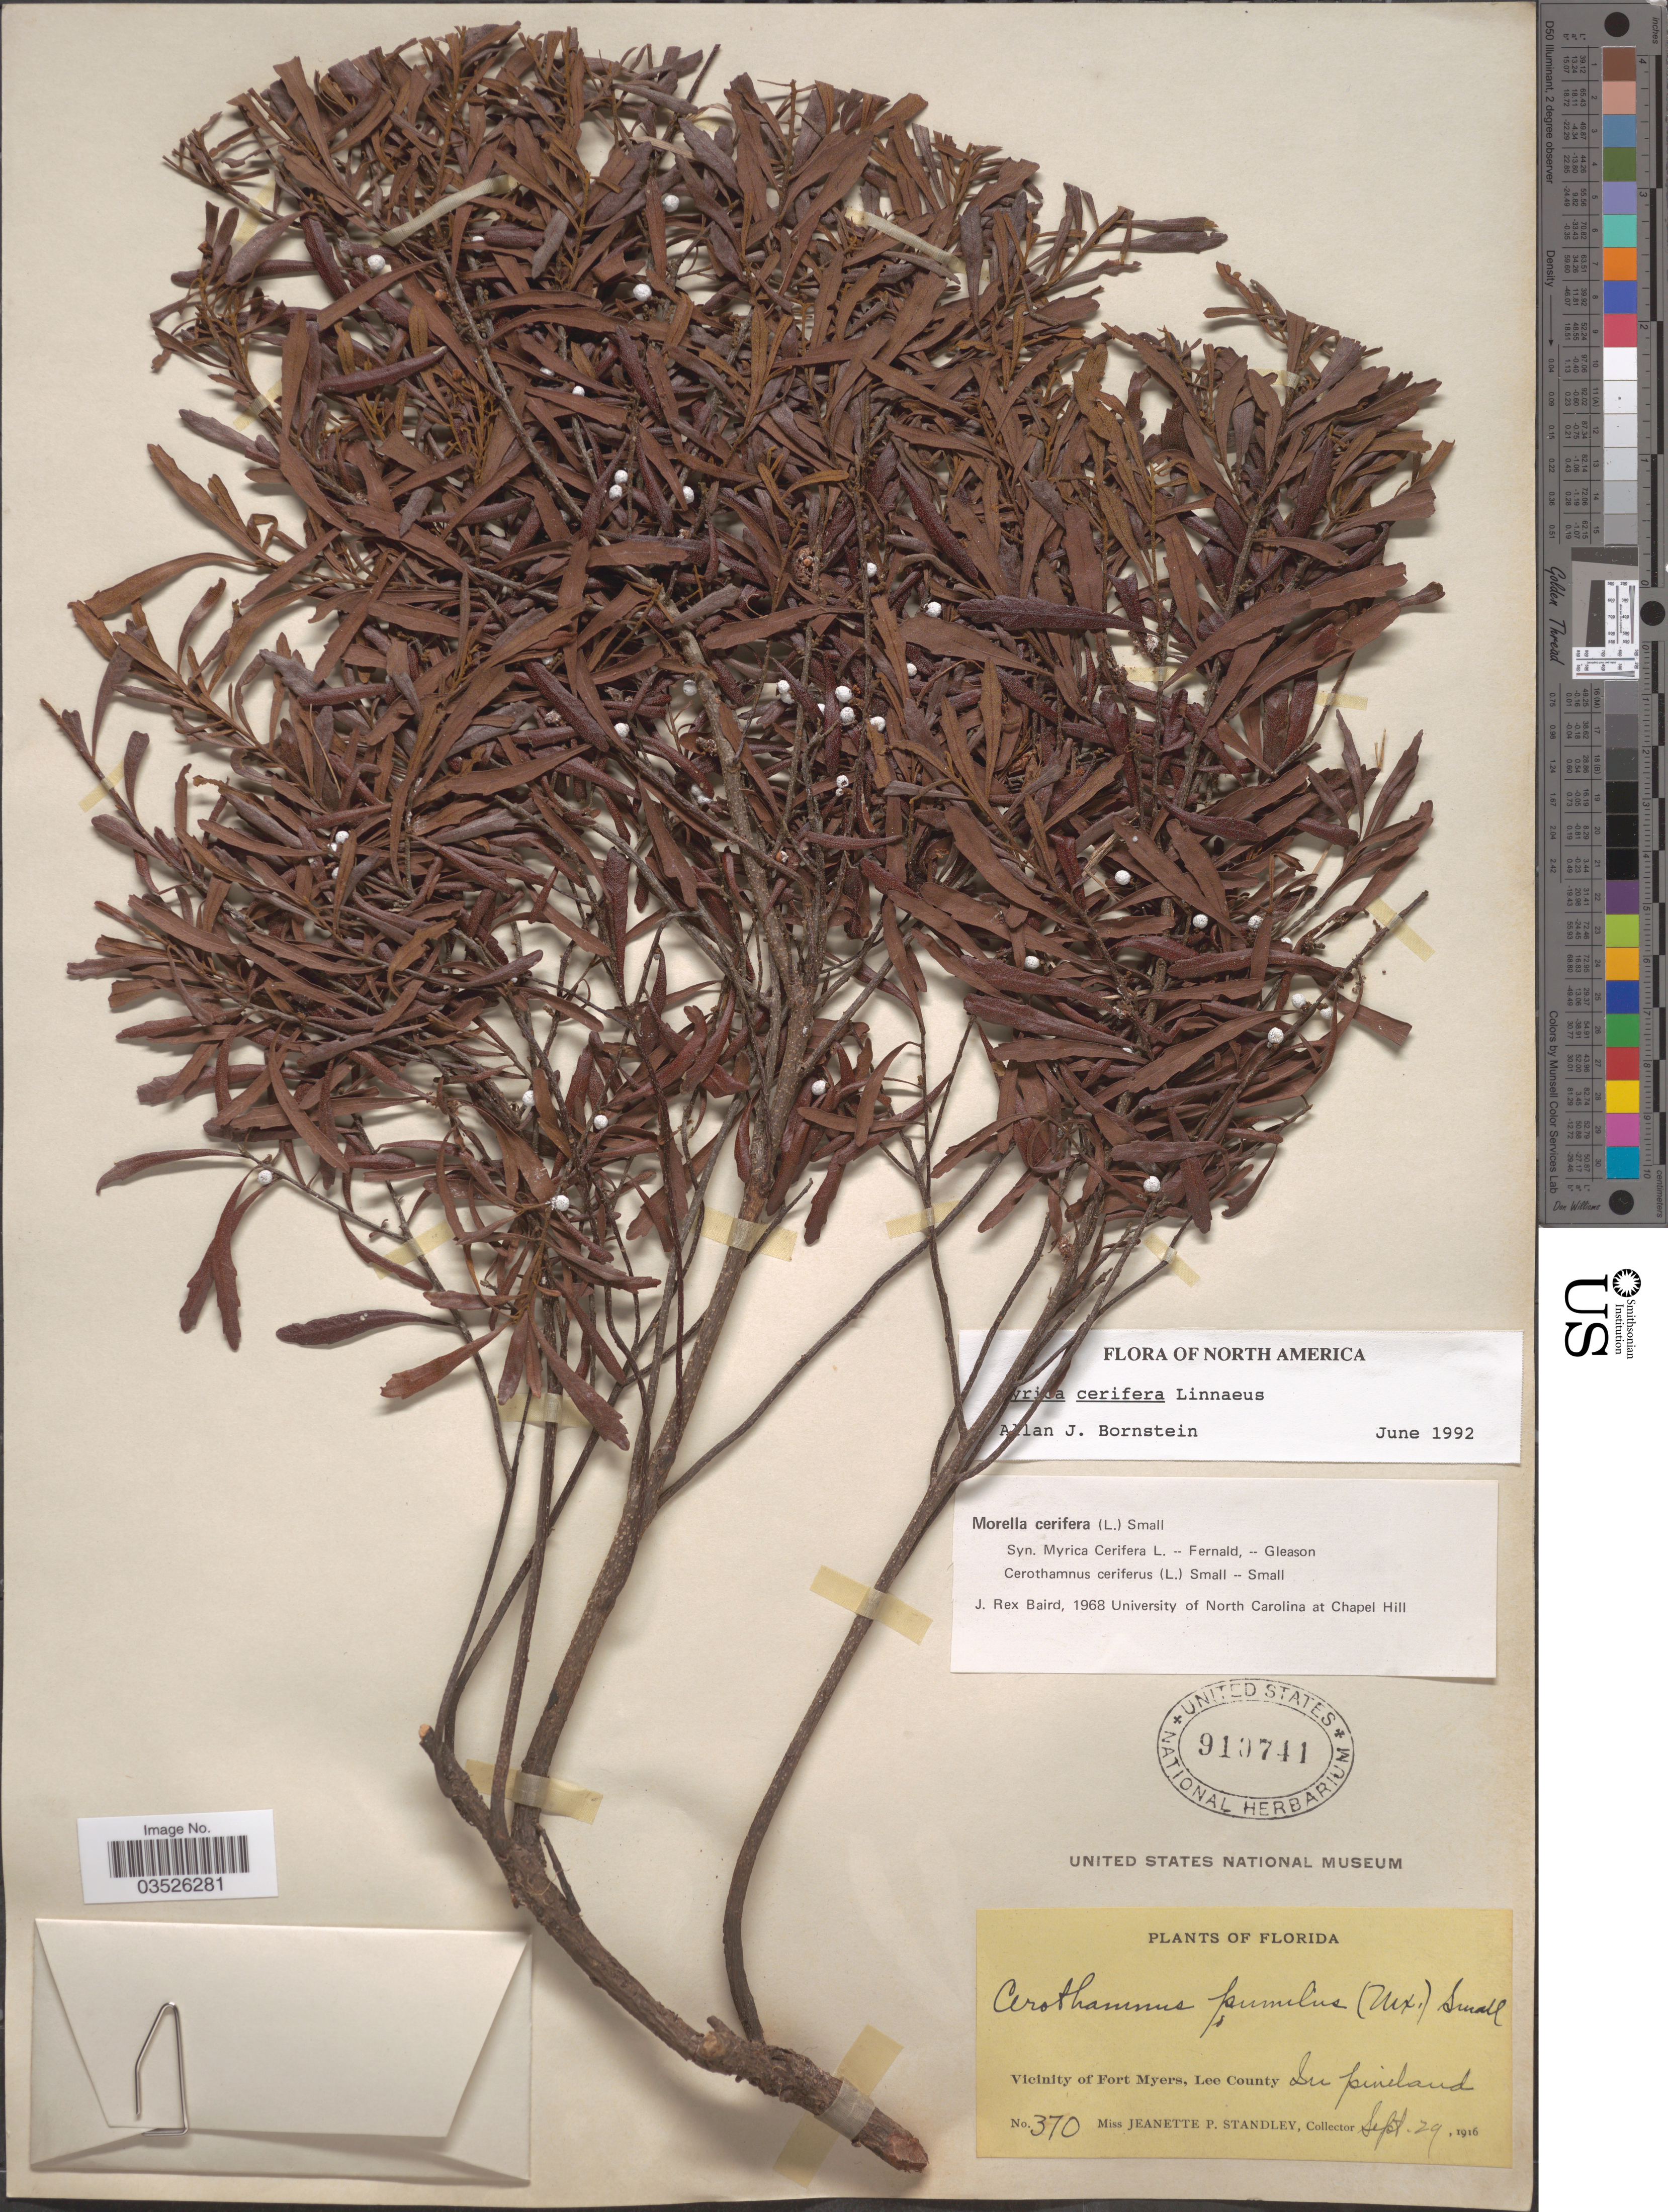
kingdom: Plantae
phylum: Tracheophyta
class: Magnoliopsida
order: Fagales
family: Myricaceae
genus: Morella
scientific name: Morella pumila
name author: (Michx.) Small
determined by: Strong, Mark T., (BOT), Smithsonian Institution - National Museum of Natural History (UNITED STATES)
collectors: J. P. Standley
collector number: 370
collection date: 1916-09-29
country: United States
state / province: Florida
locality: Vicinity of Fort Myers, Lee County.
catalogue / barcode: US 910741